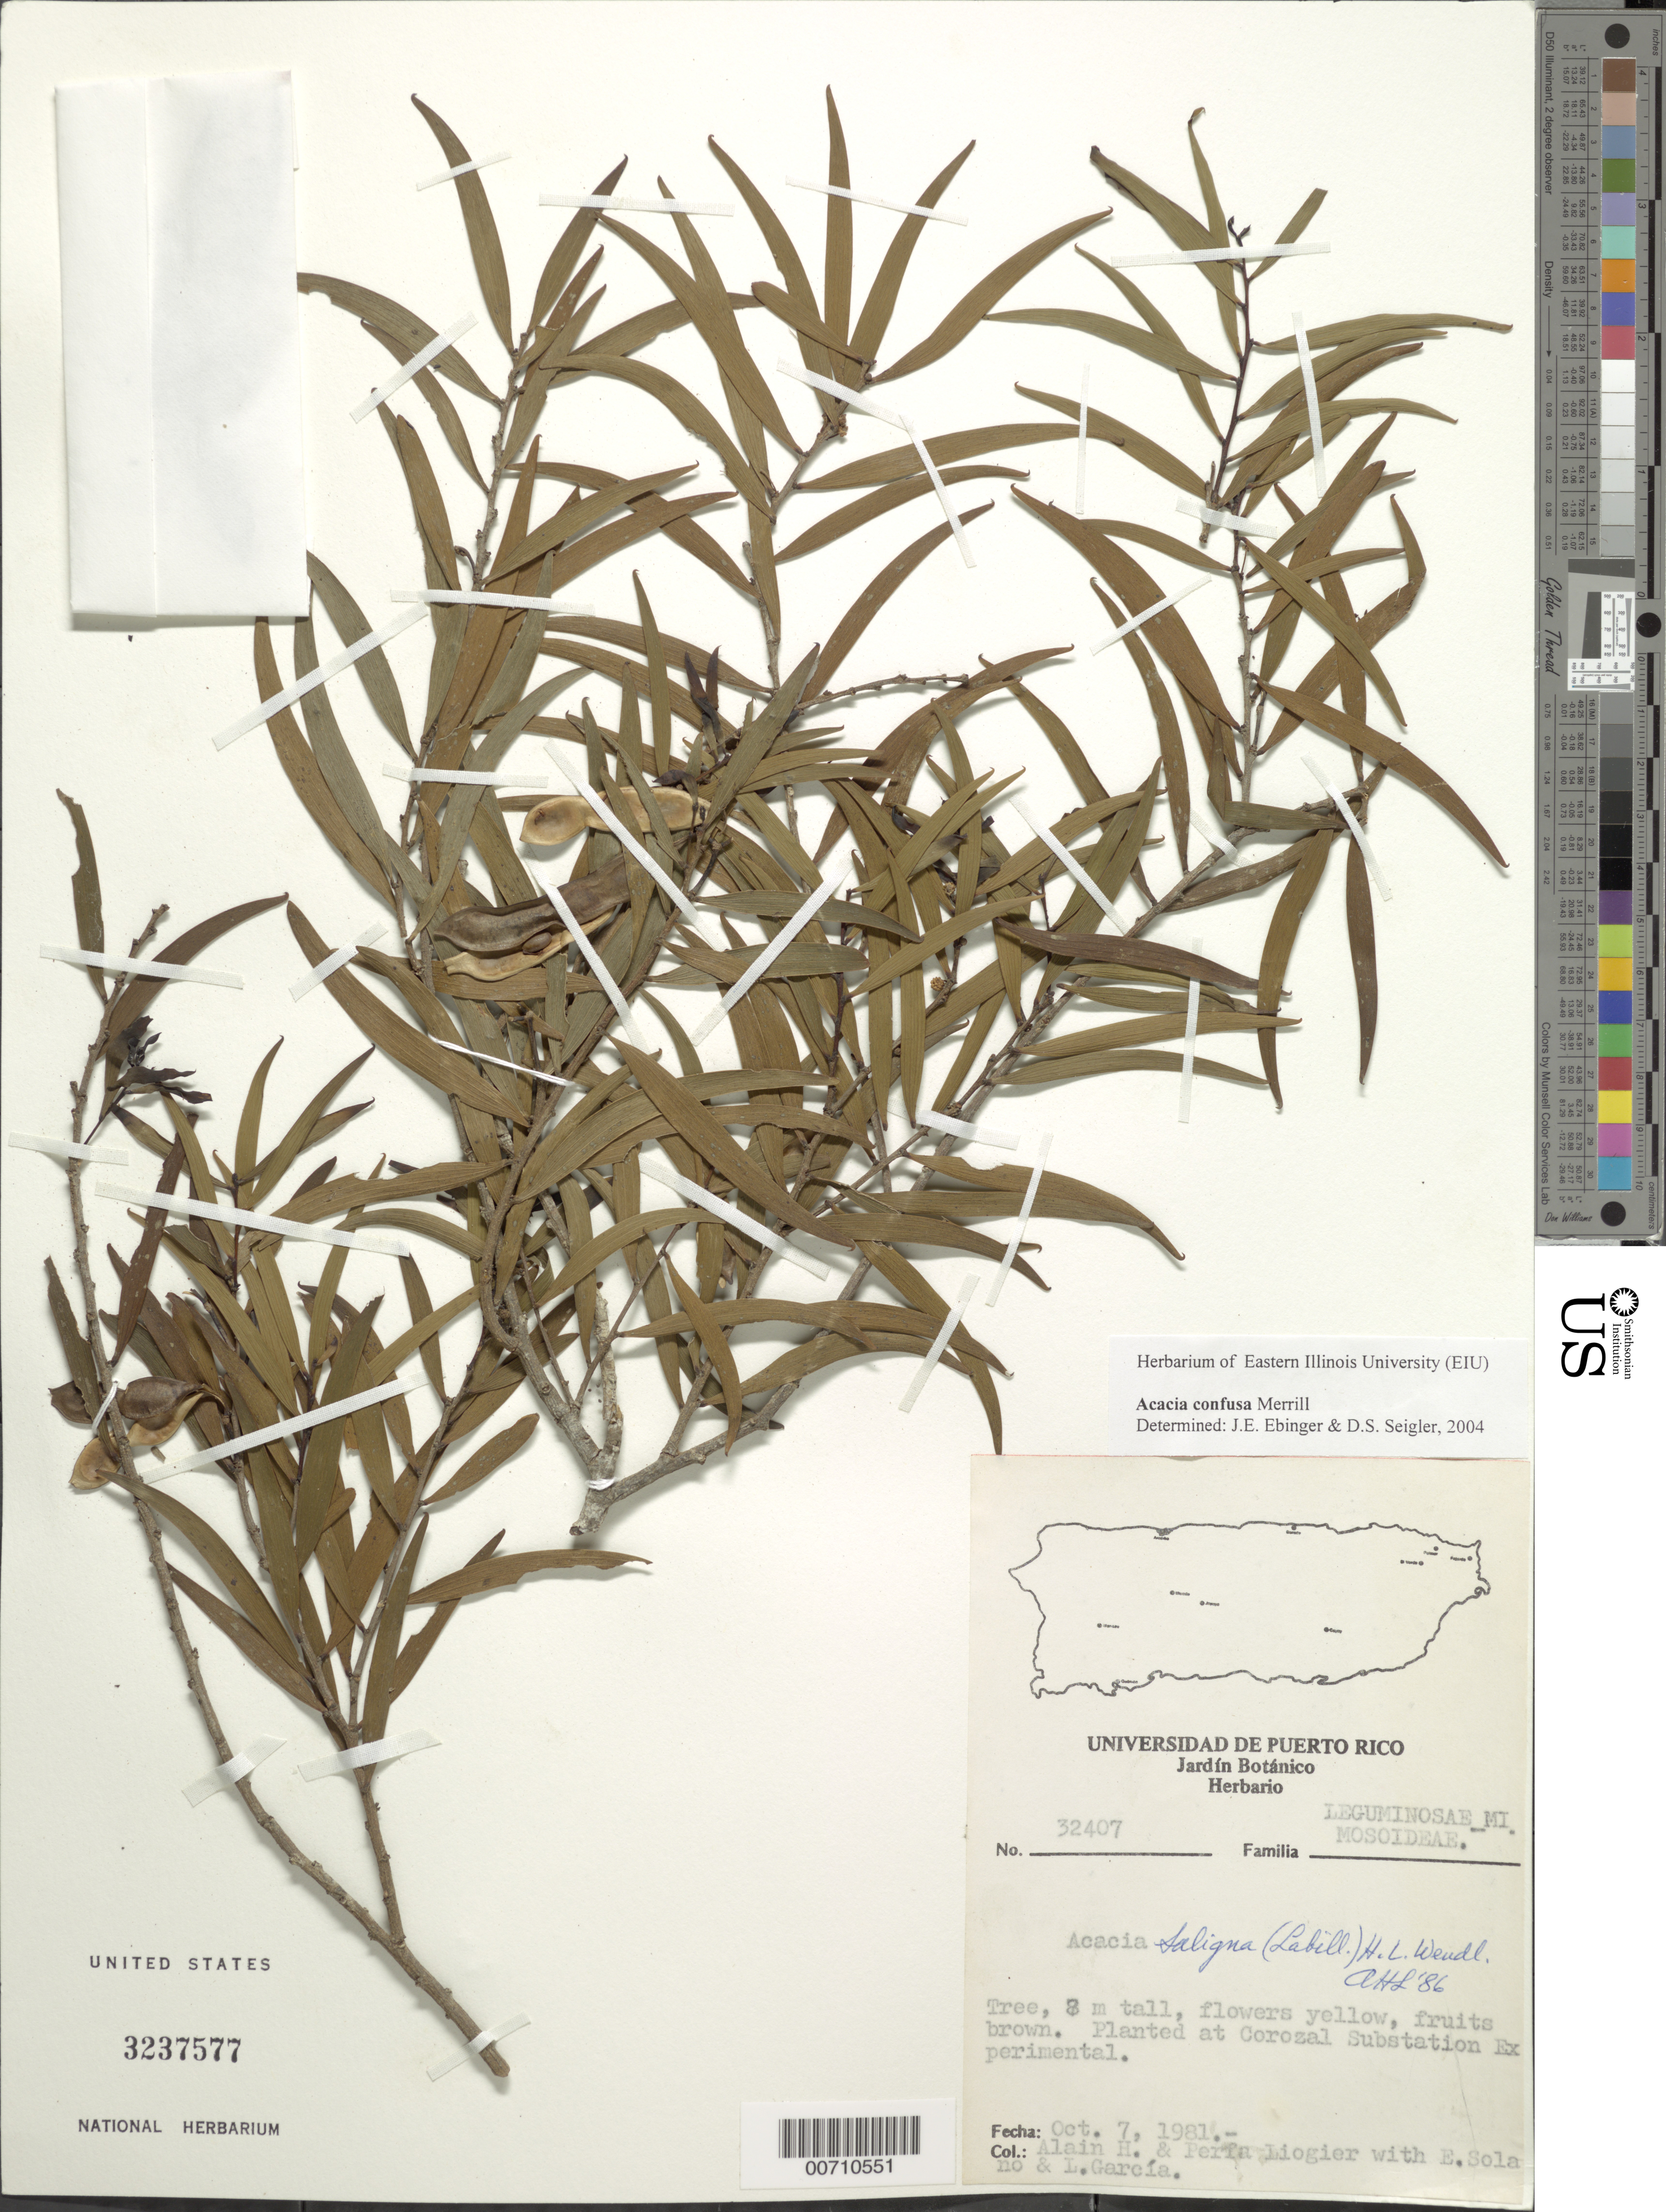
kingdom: Plantae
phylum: Tracheophyta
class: Magnoliopsida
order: Fabales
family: Fabaceae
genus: Acacia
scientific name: Acacia confusa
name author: Merr.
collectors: A. H. Liogier, M. P. Liogier, E. Solano & L. Garcia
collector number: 32407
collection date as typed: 07 Oct 1981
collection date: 1981-10-07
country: Puerto Rico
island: Greater Antilles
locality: Corozal Substation Exp.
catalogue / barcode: US 3237577